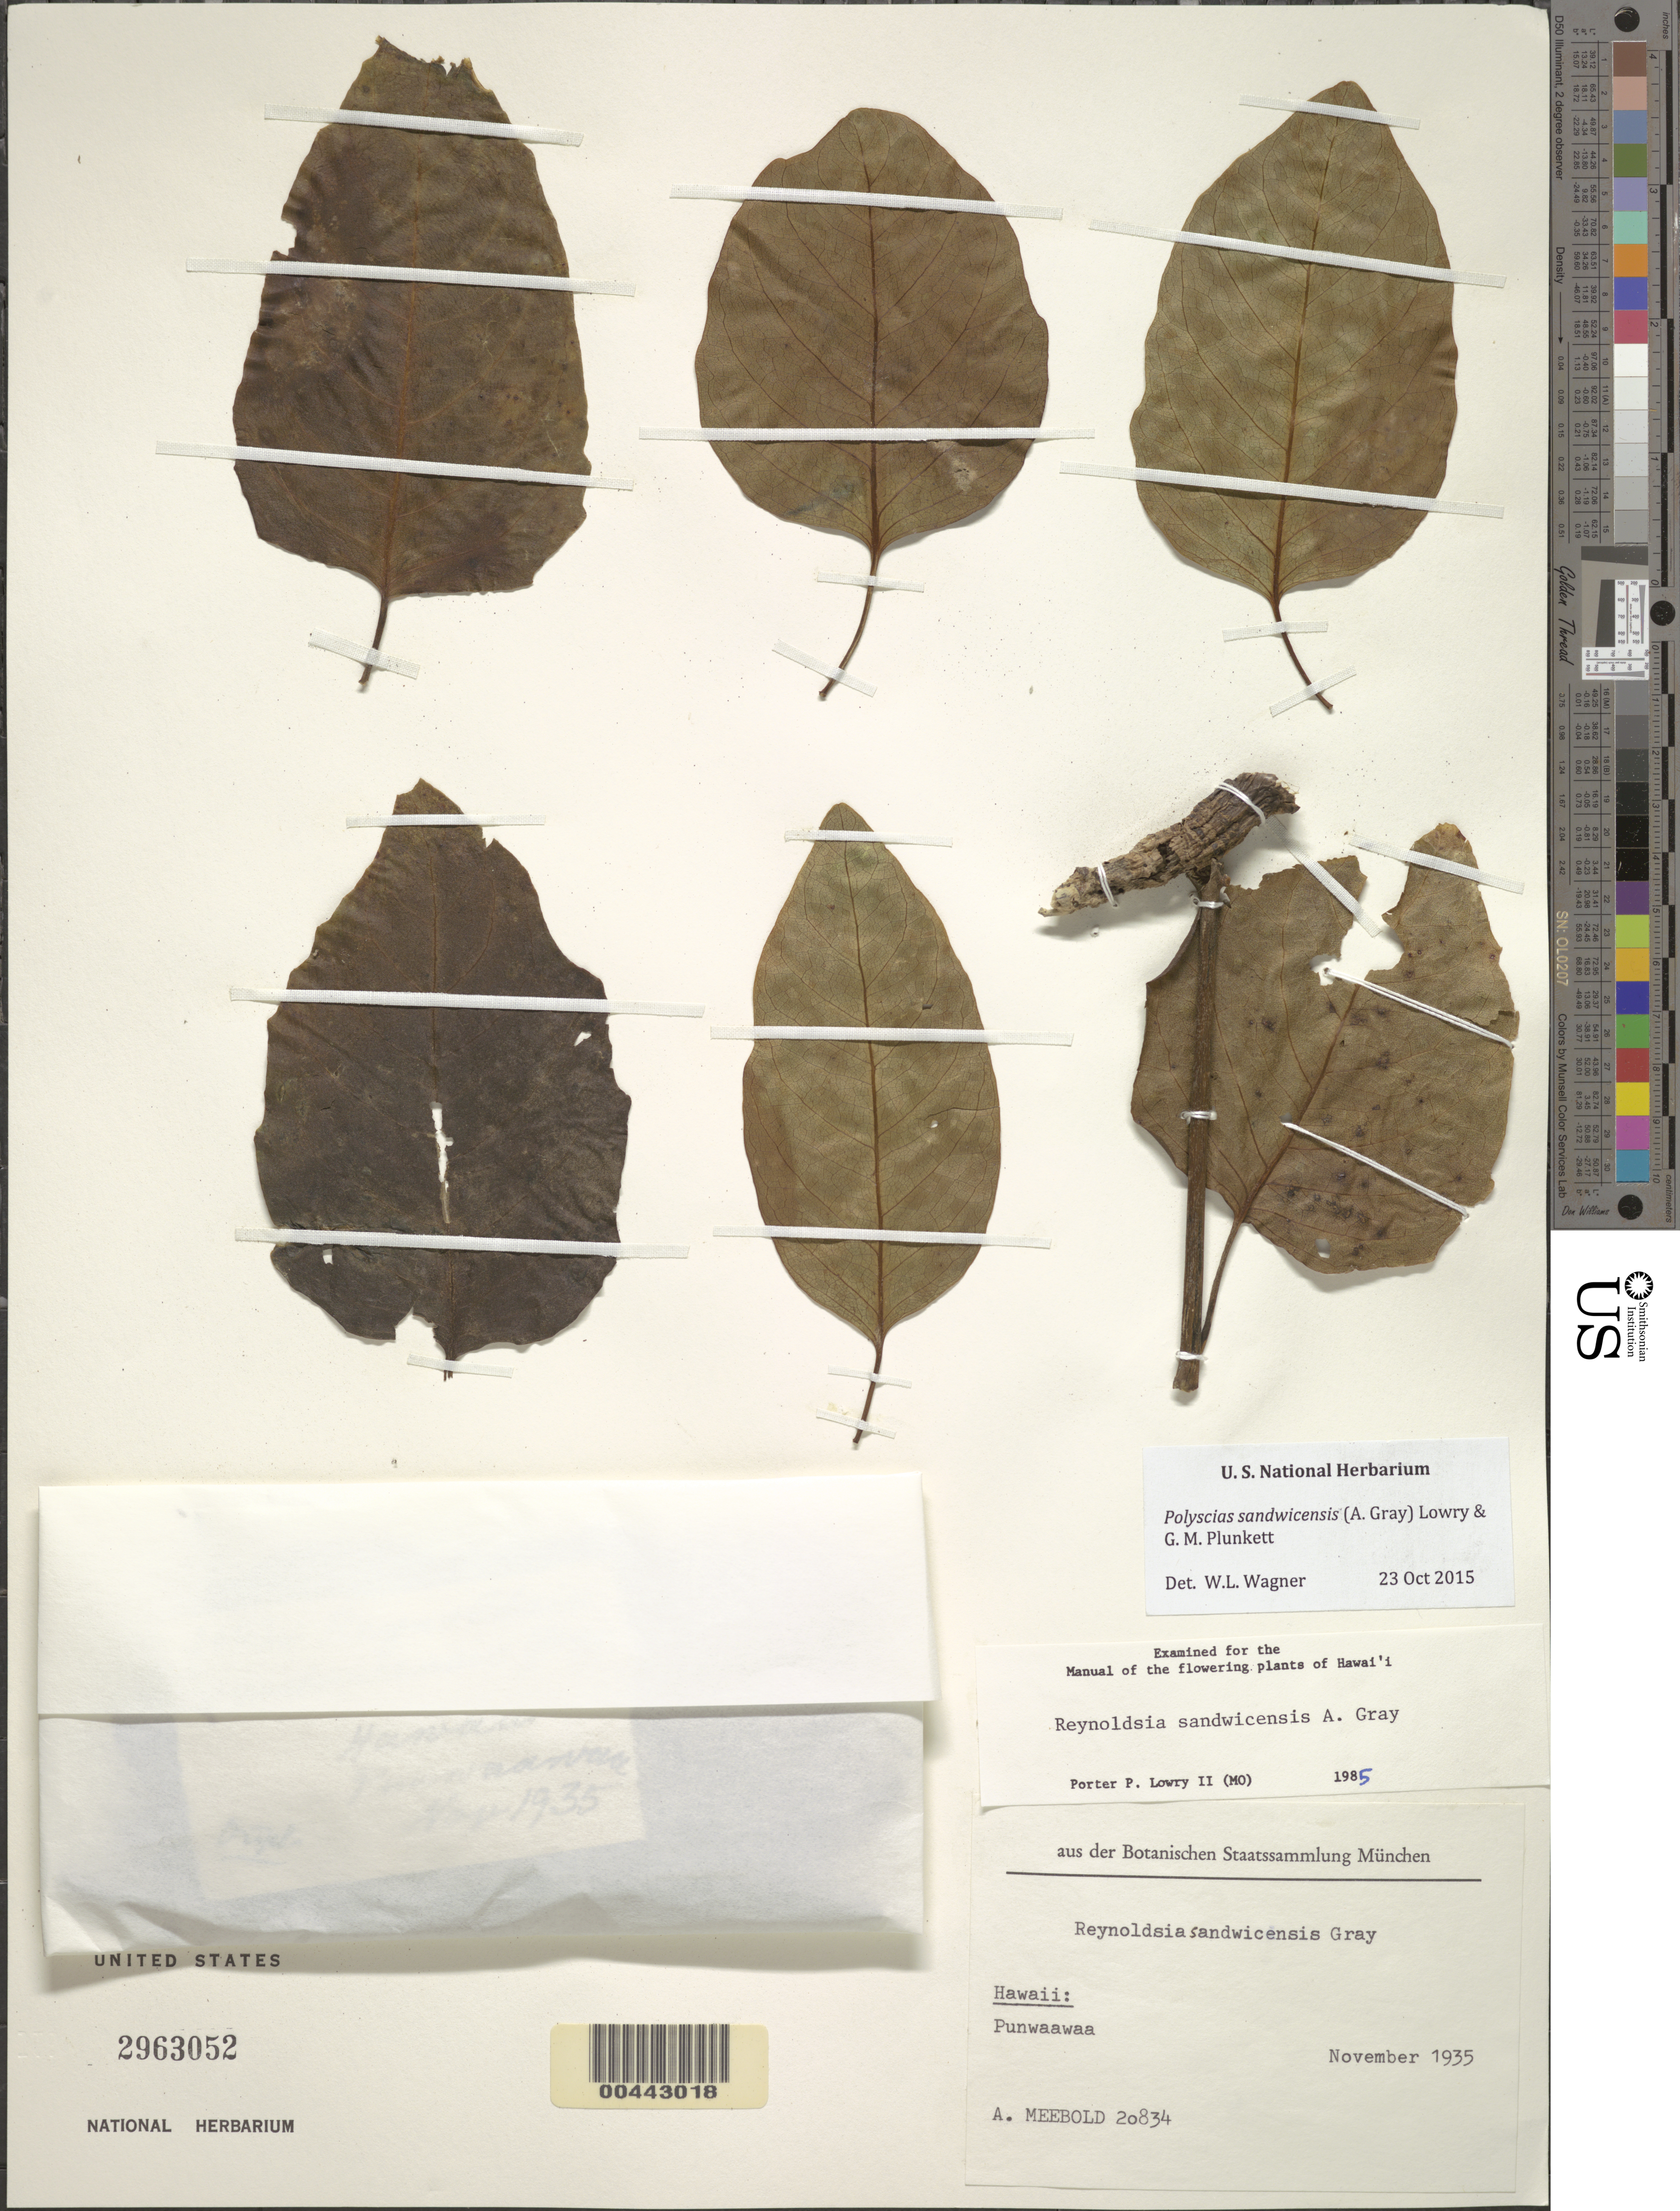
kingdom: Plantae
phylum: Tracheophyta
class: Magnoliopsida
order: Apiales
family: Araliaceae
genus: Polyscias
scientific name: Polyscias sandwicensis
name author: (A. Gray) Lowry & G. M. Plunkett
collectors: A. Meebold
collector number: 20834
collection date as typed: Nov 1935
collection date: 1935-11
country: United States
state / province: Hawaii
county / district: Hawaii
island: Hawaii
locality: Puuwaawaa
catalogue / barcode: US 2963052